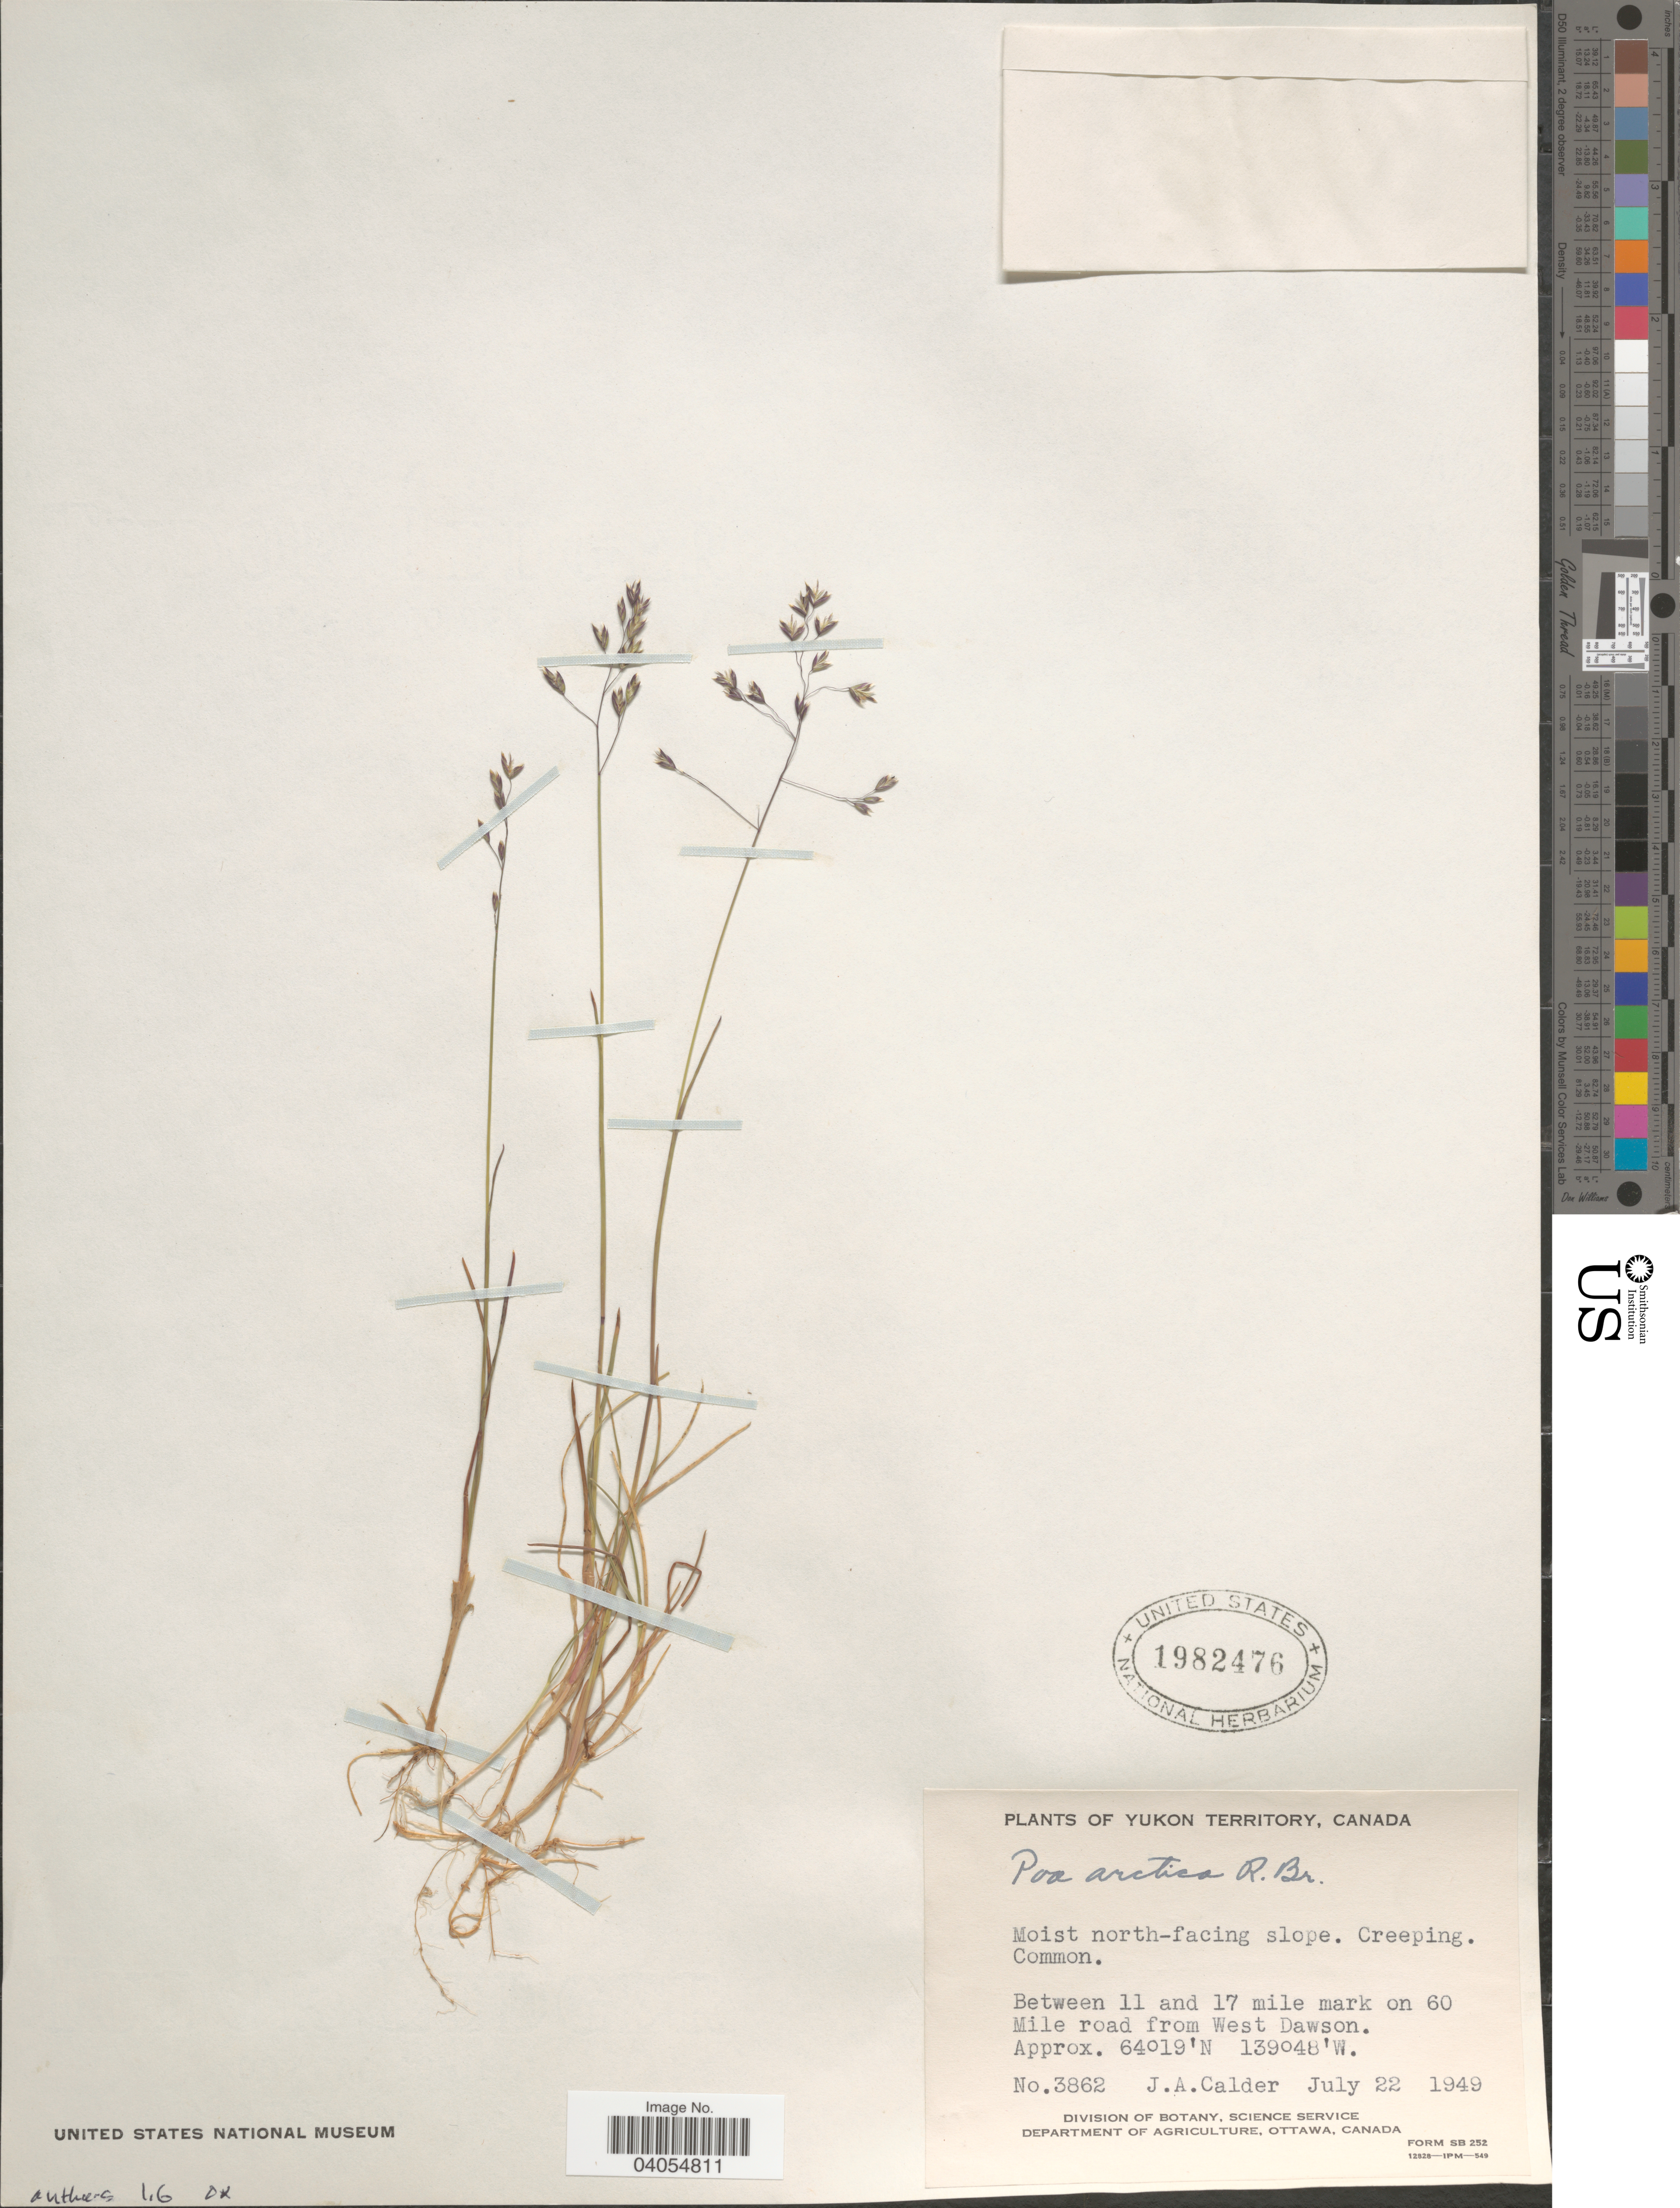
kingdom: Plantae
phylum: Tracheophyta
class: Liliopsida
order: Poales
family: Poaceae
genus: Poa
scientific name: Poa arctica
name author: R. Br.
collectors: J. A. Calder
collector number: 3862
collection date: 1949-07-22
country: Canada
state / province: Yukon Territory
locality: Between 11 and 17 mile mark on 60 Mile road from West Dawson.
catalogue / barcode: US 1982476